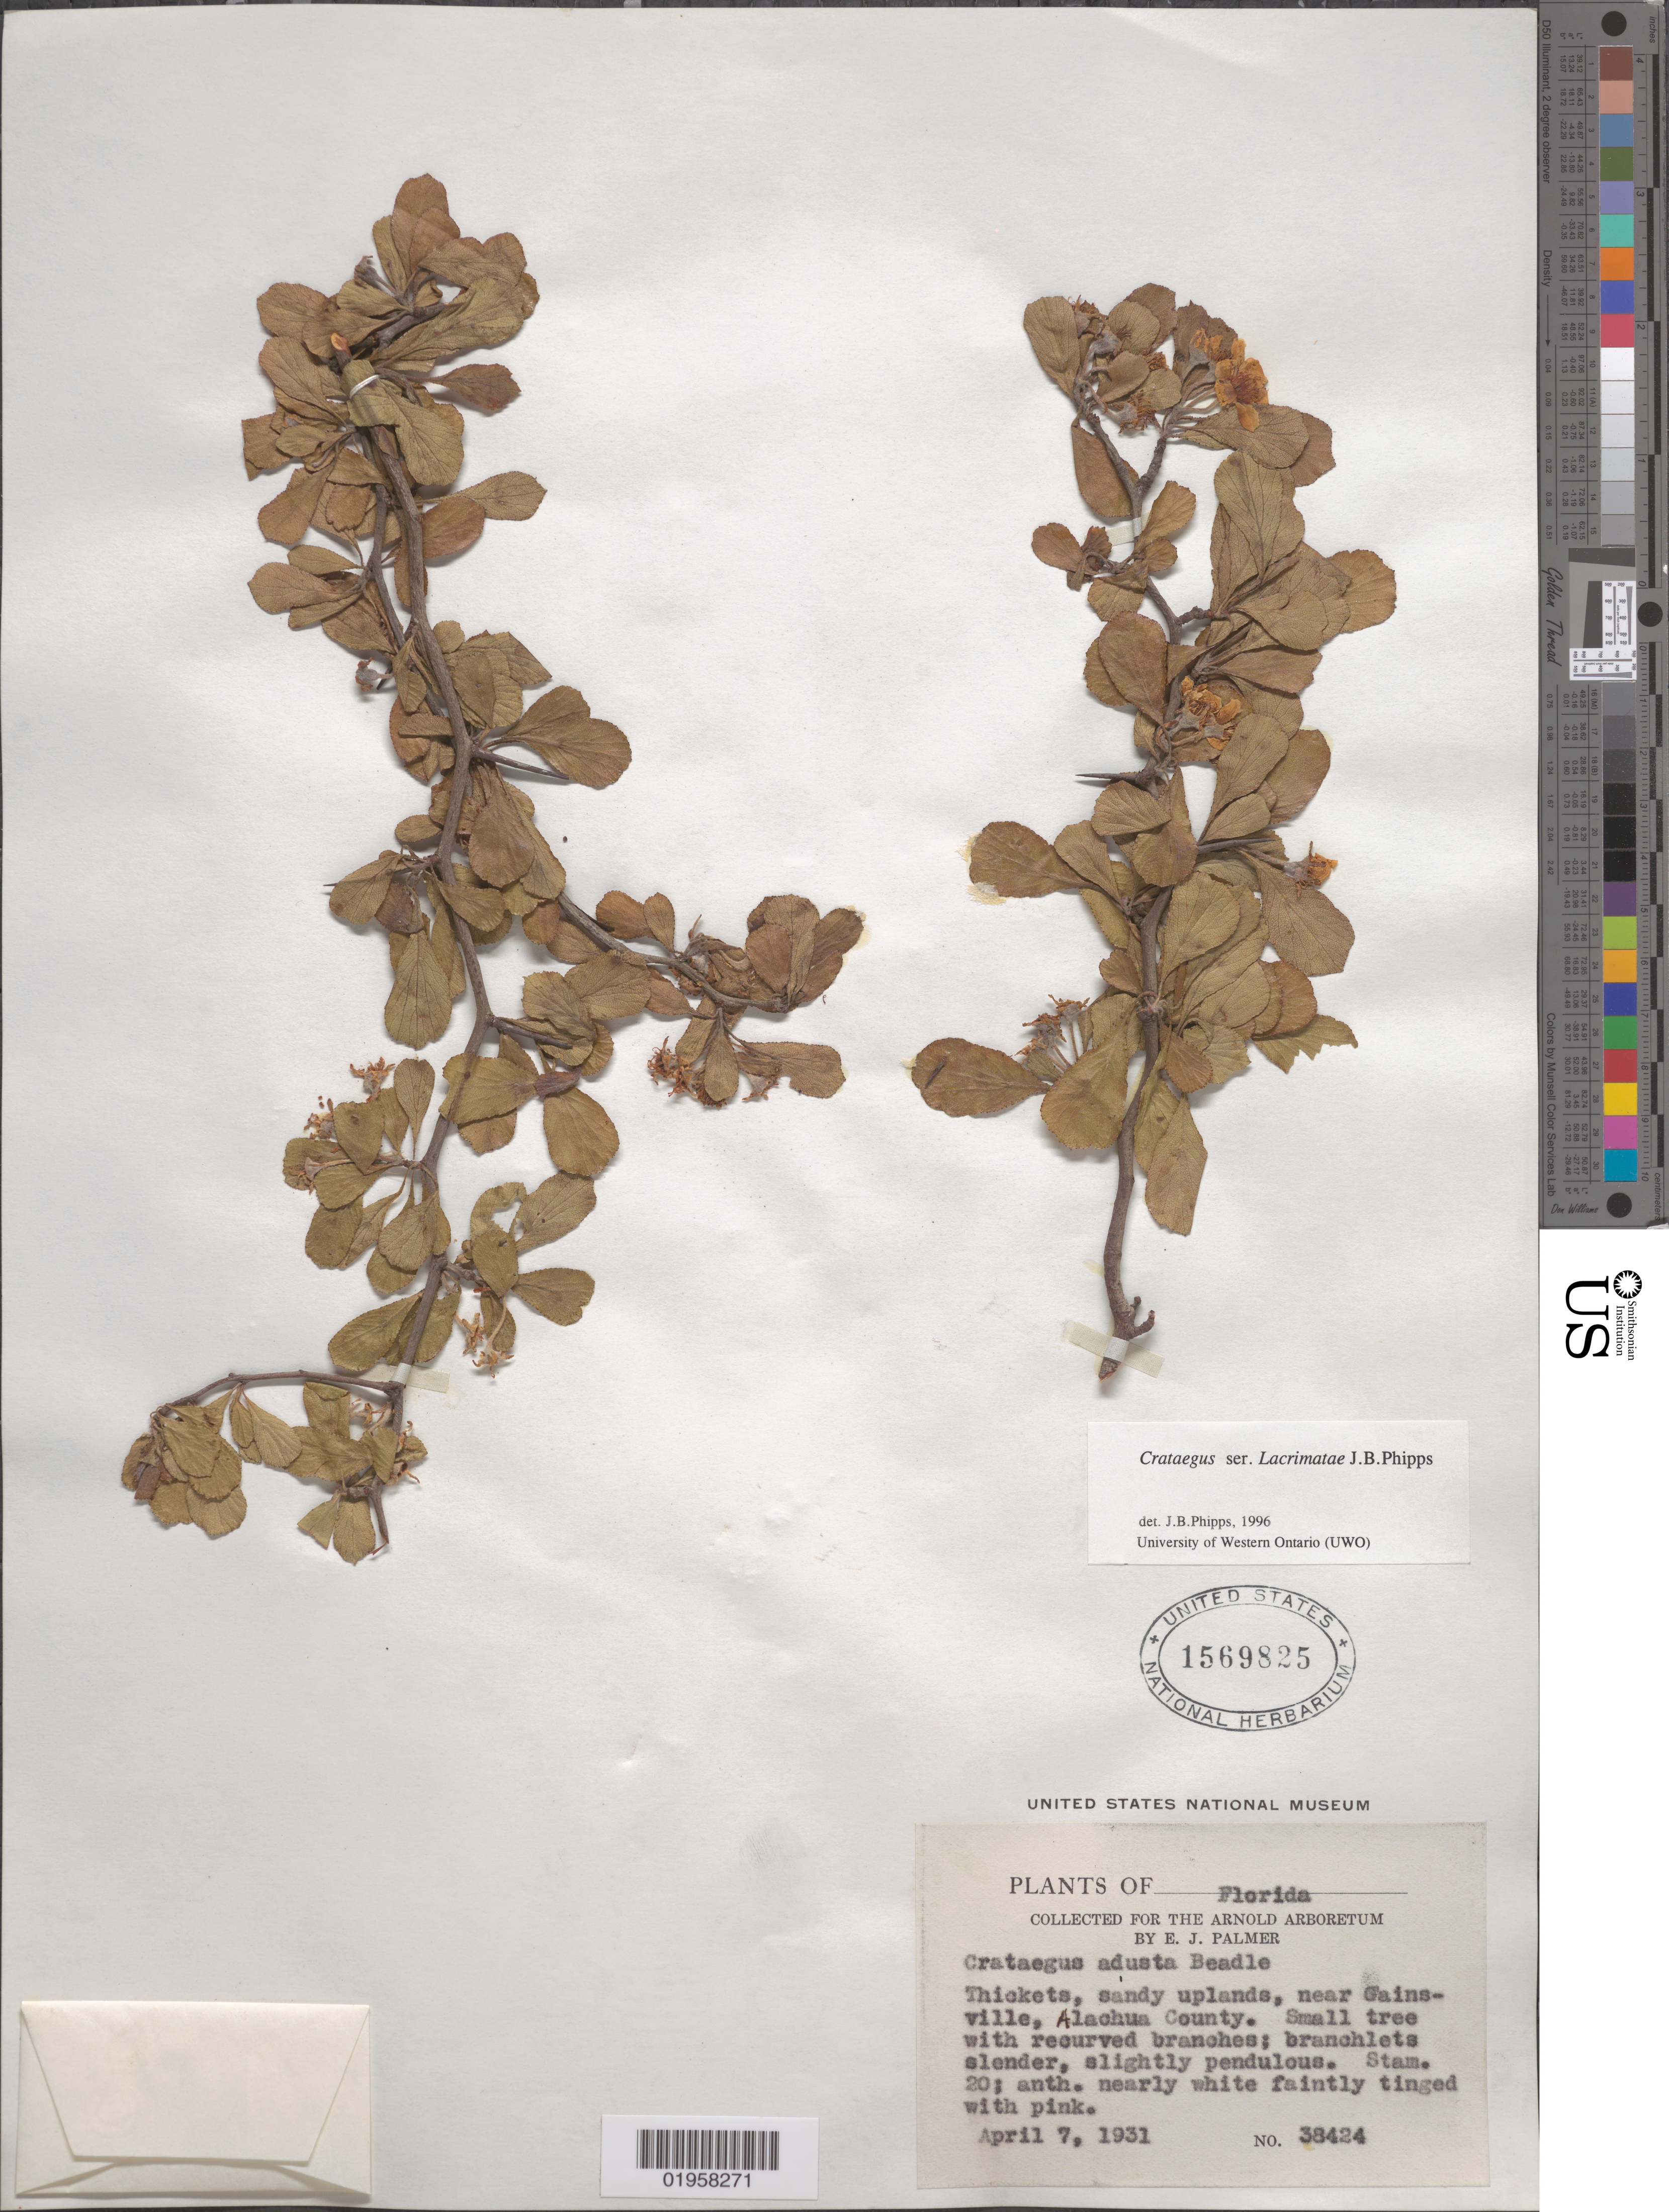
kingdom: Plantae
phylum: Tracheophyta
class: Magnoliopsida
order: Rosales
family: Rosaceae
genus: Crataegus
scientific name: Crataegus adusta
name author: Beadle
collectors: E. J. Palmer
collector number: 38424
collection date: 1931-04-07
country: United States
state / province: Florida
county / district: Alachua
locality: Gainesville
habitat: Thickets, sandy uplands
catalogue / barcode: US 1569825